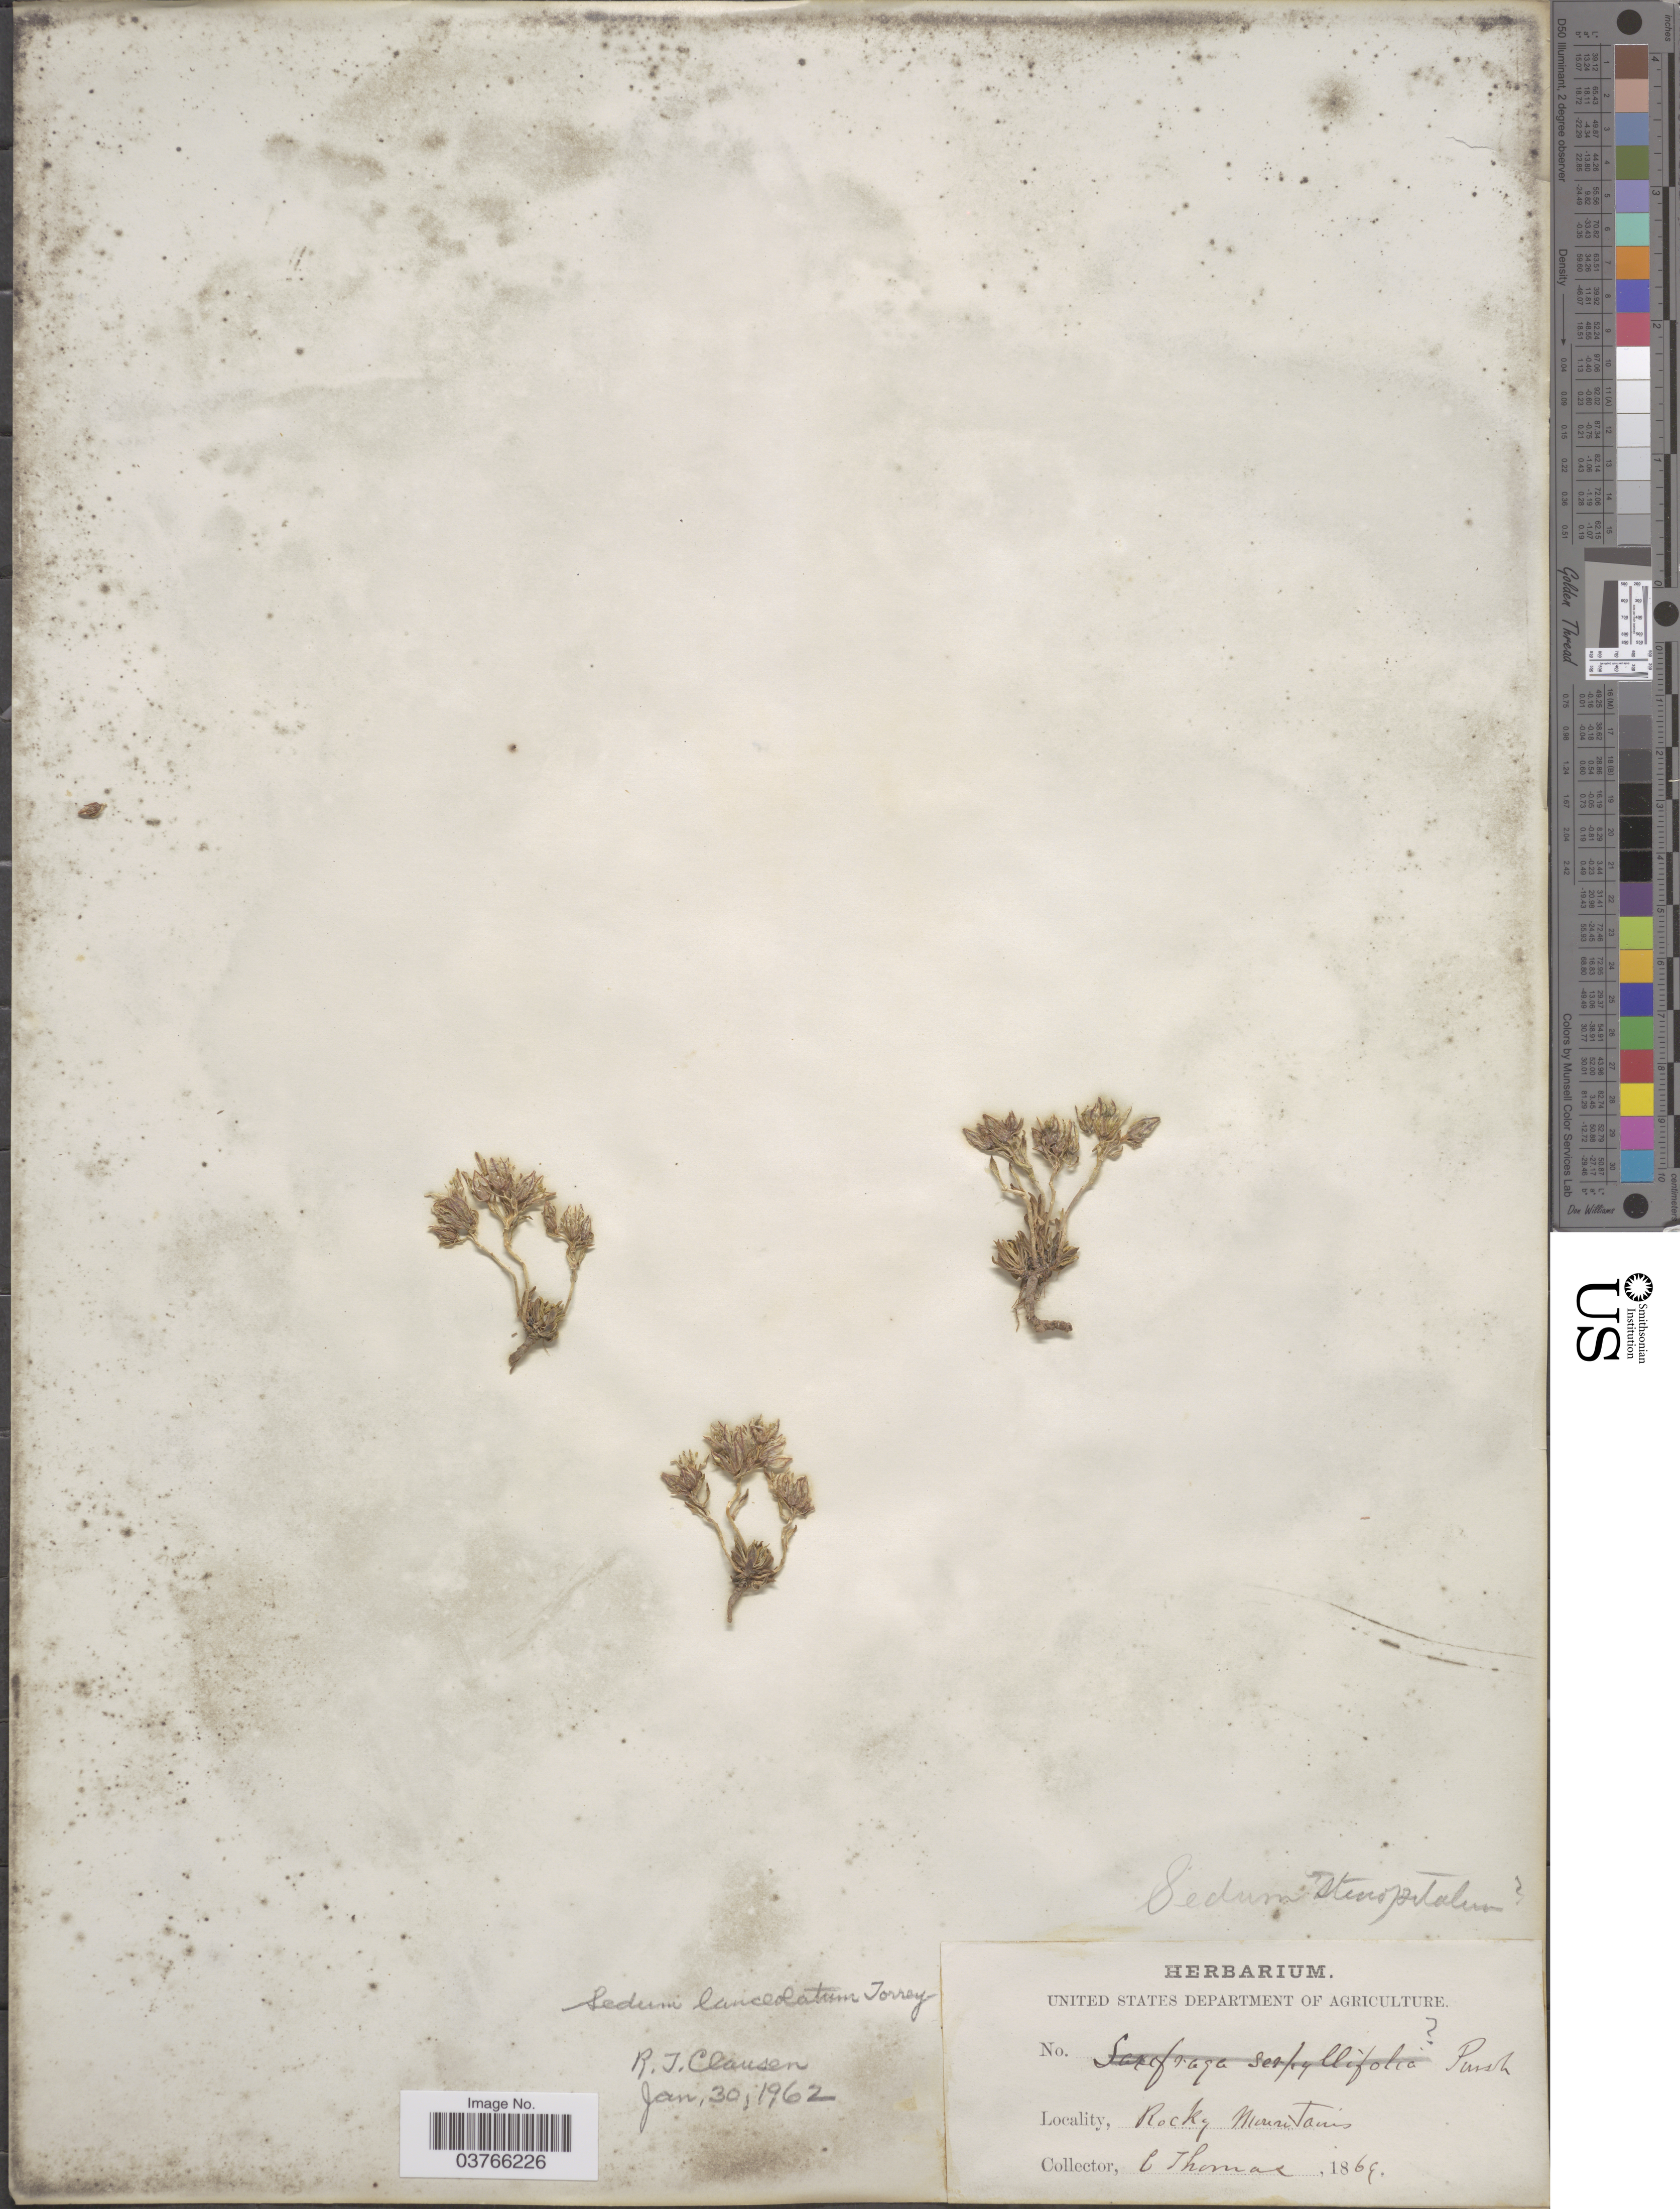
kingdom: Plantae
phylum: Tracheophyta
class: Magnoliopsida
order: Saxifragales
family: Crassulaceae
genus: Sedum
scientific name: Sedum lanceolatum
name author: Torr.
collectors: C. Thomas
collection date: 1869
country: United States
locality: Rocky Mountains.